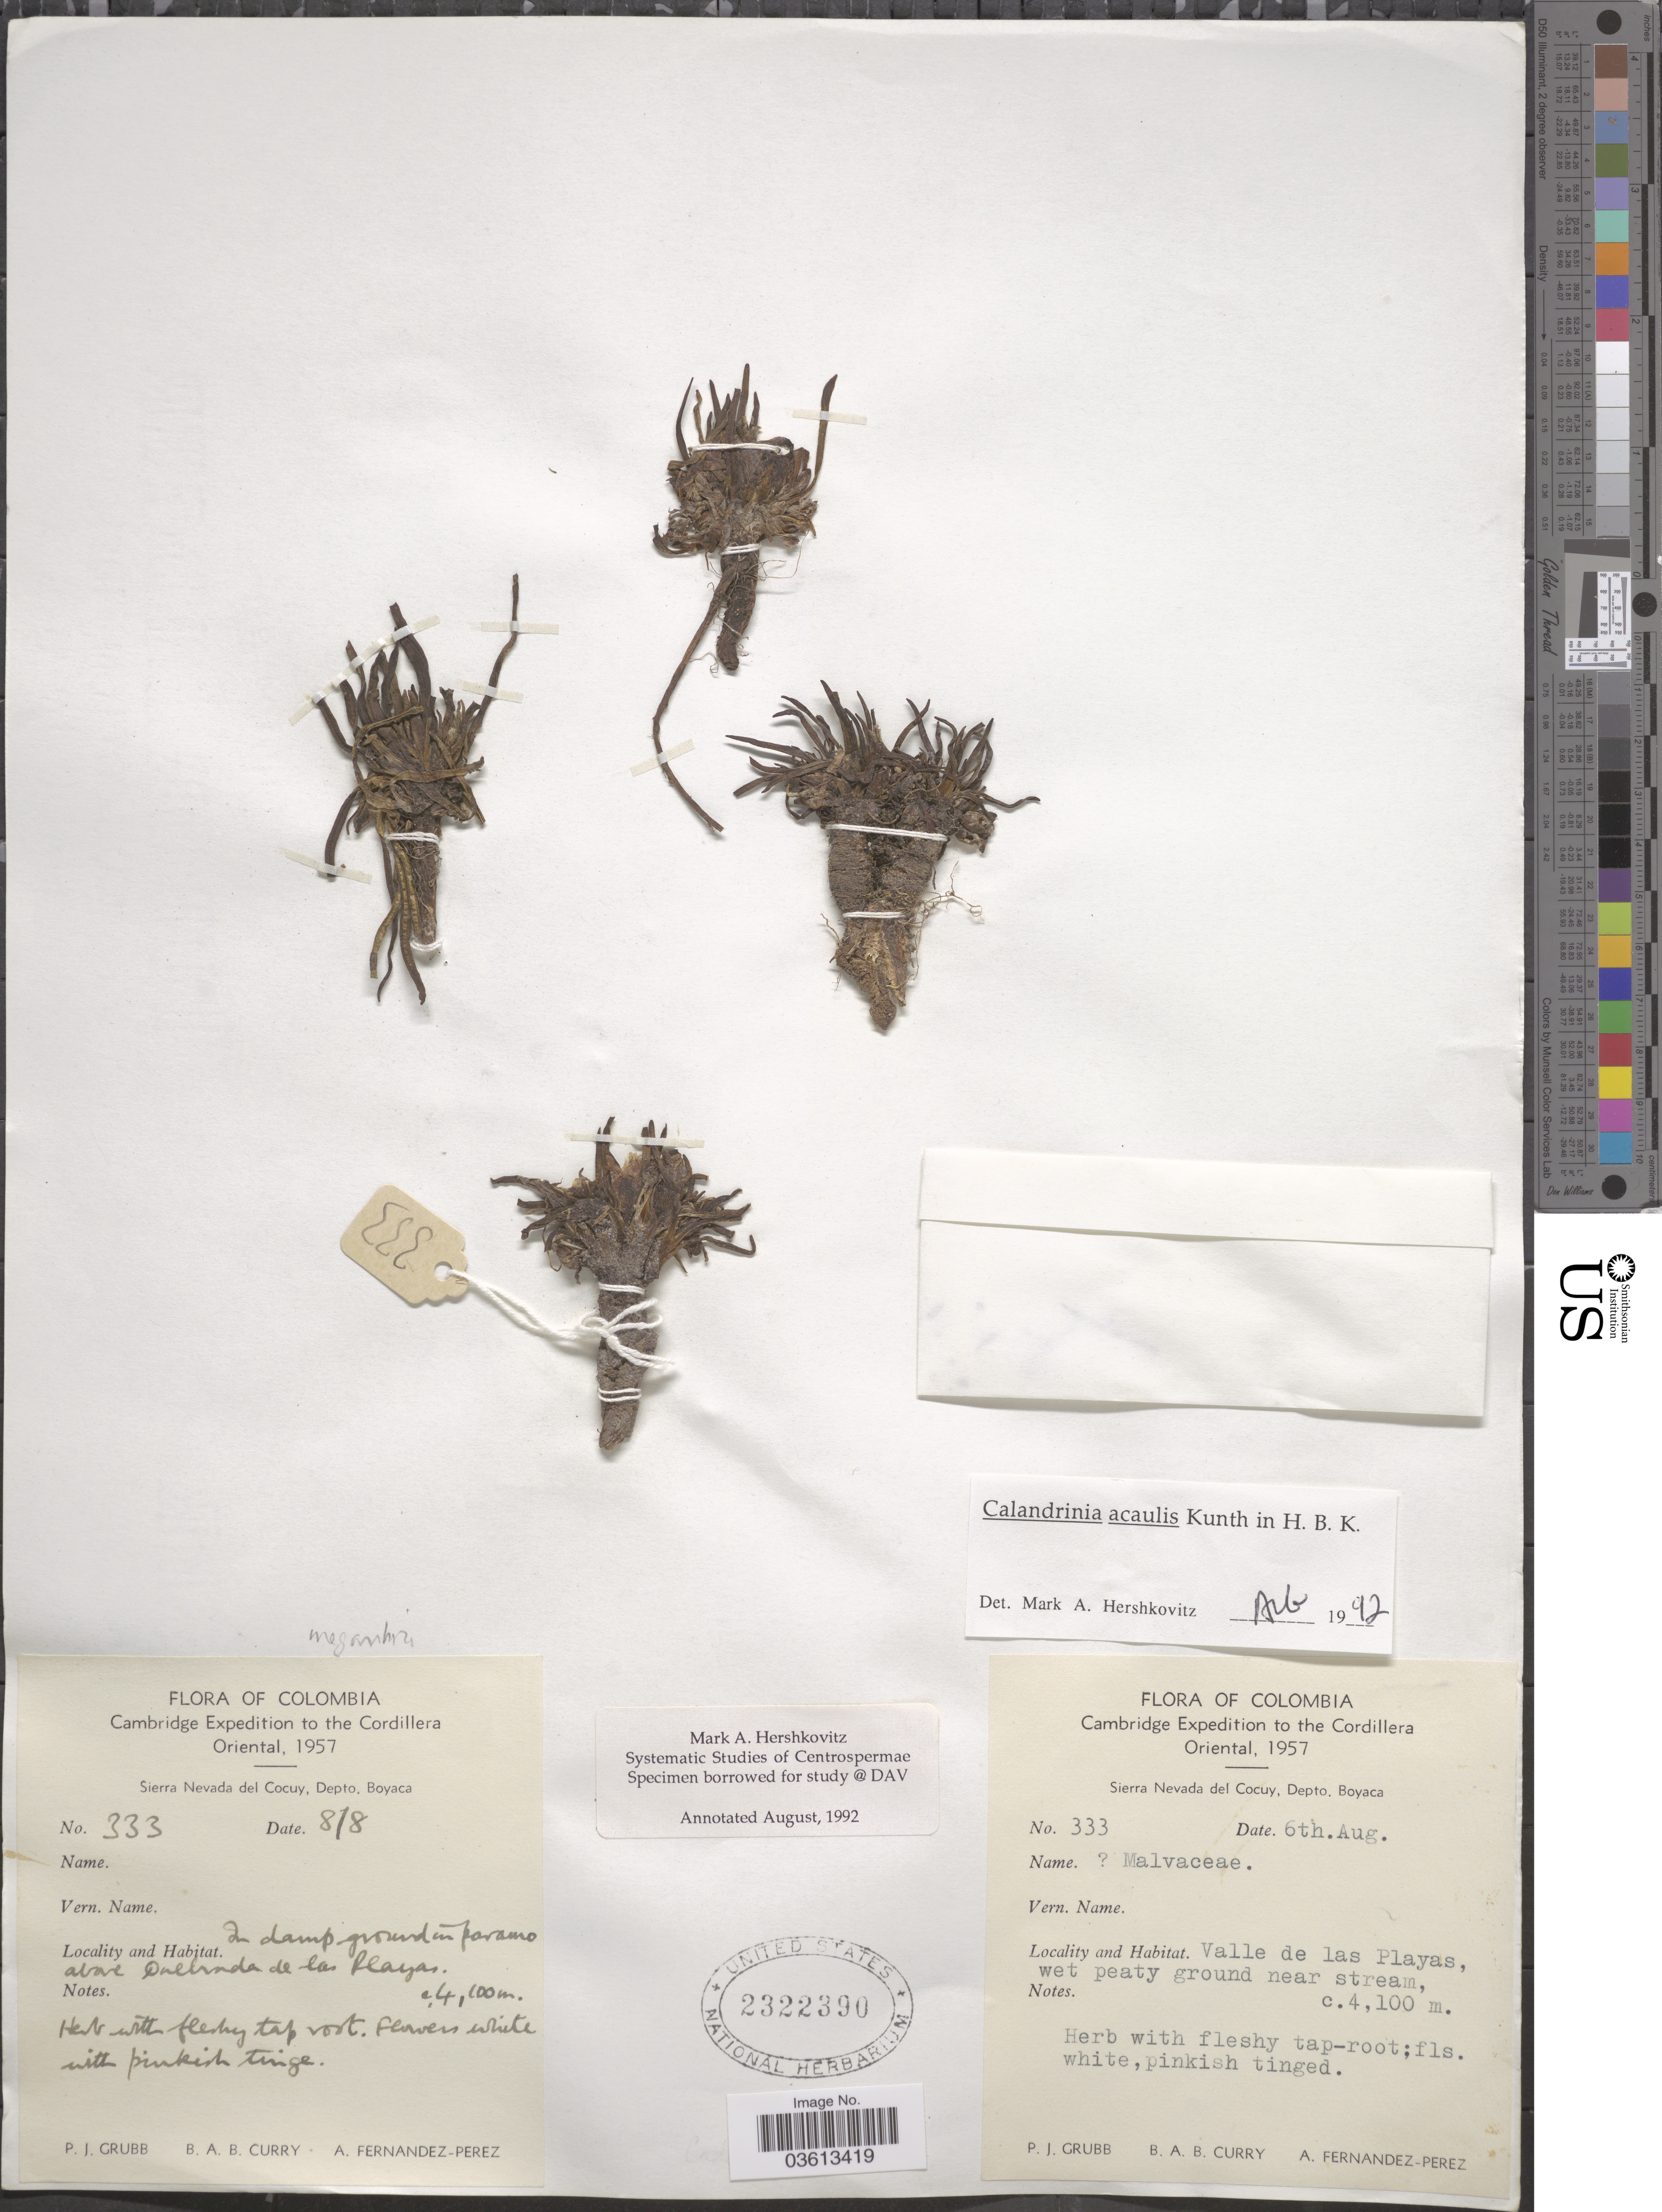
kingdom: Plantae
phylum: Tracheophyta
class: Magnoliopsida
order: Caryophyllales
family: Montiaceae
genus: Calandrinia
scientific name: Calandrinia acaulis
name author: Kunth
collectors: P. J. Grubb, B. A. B. Curry & A. Fernández-Pérez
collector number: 333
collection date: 1957-08-06/1957-08-08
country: Colombia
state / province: Boyacá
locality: Cordillera Oriental. In damp ground in paramo above Quebrada de las Playas. Valle de las Playas.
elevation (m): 4100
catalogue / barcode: US 2322390